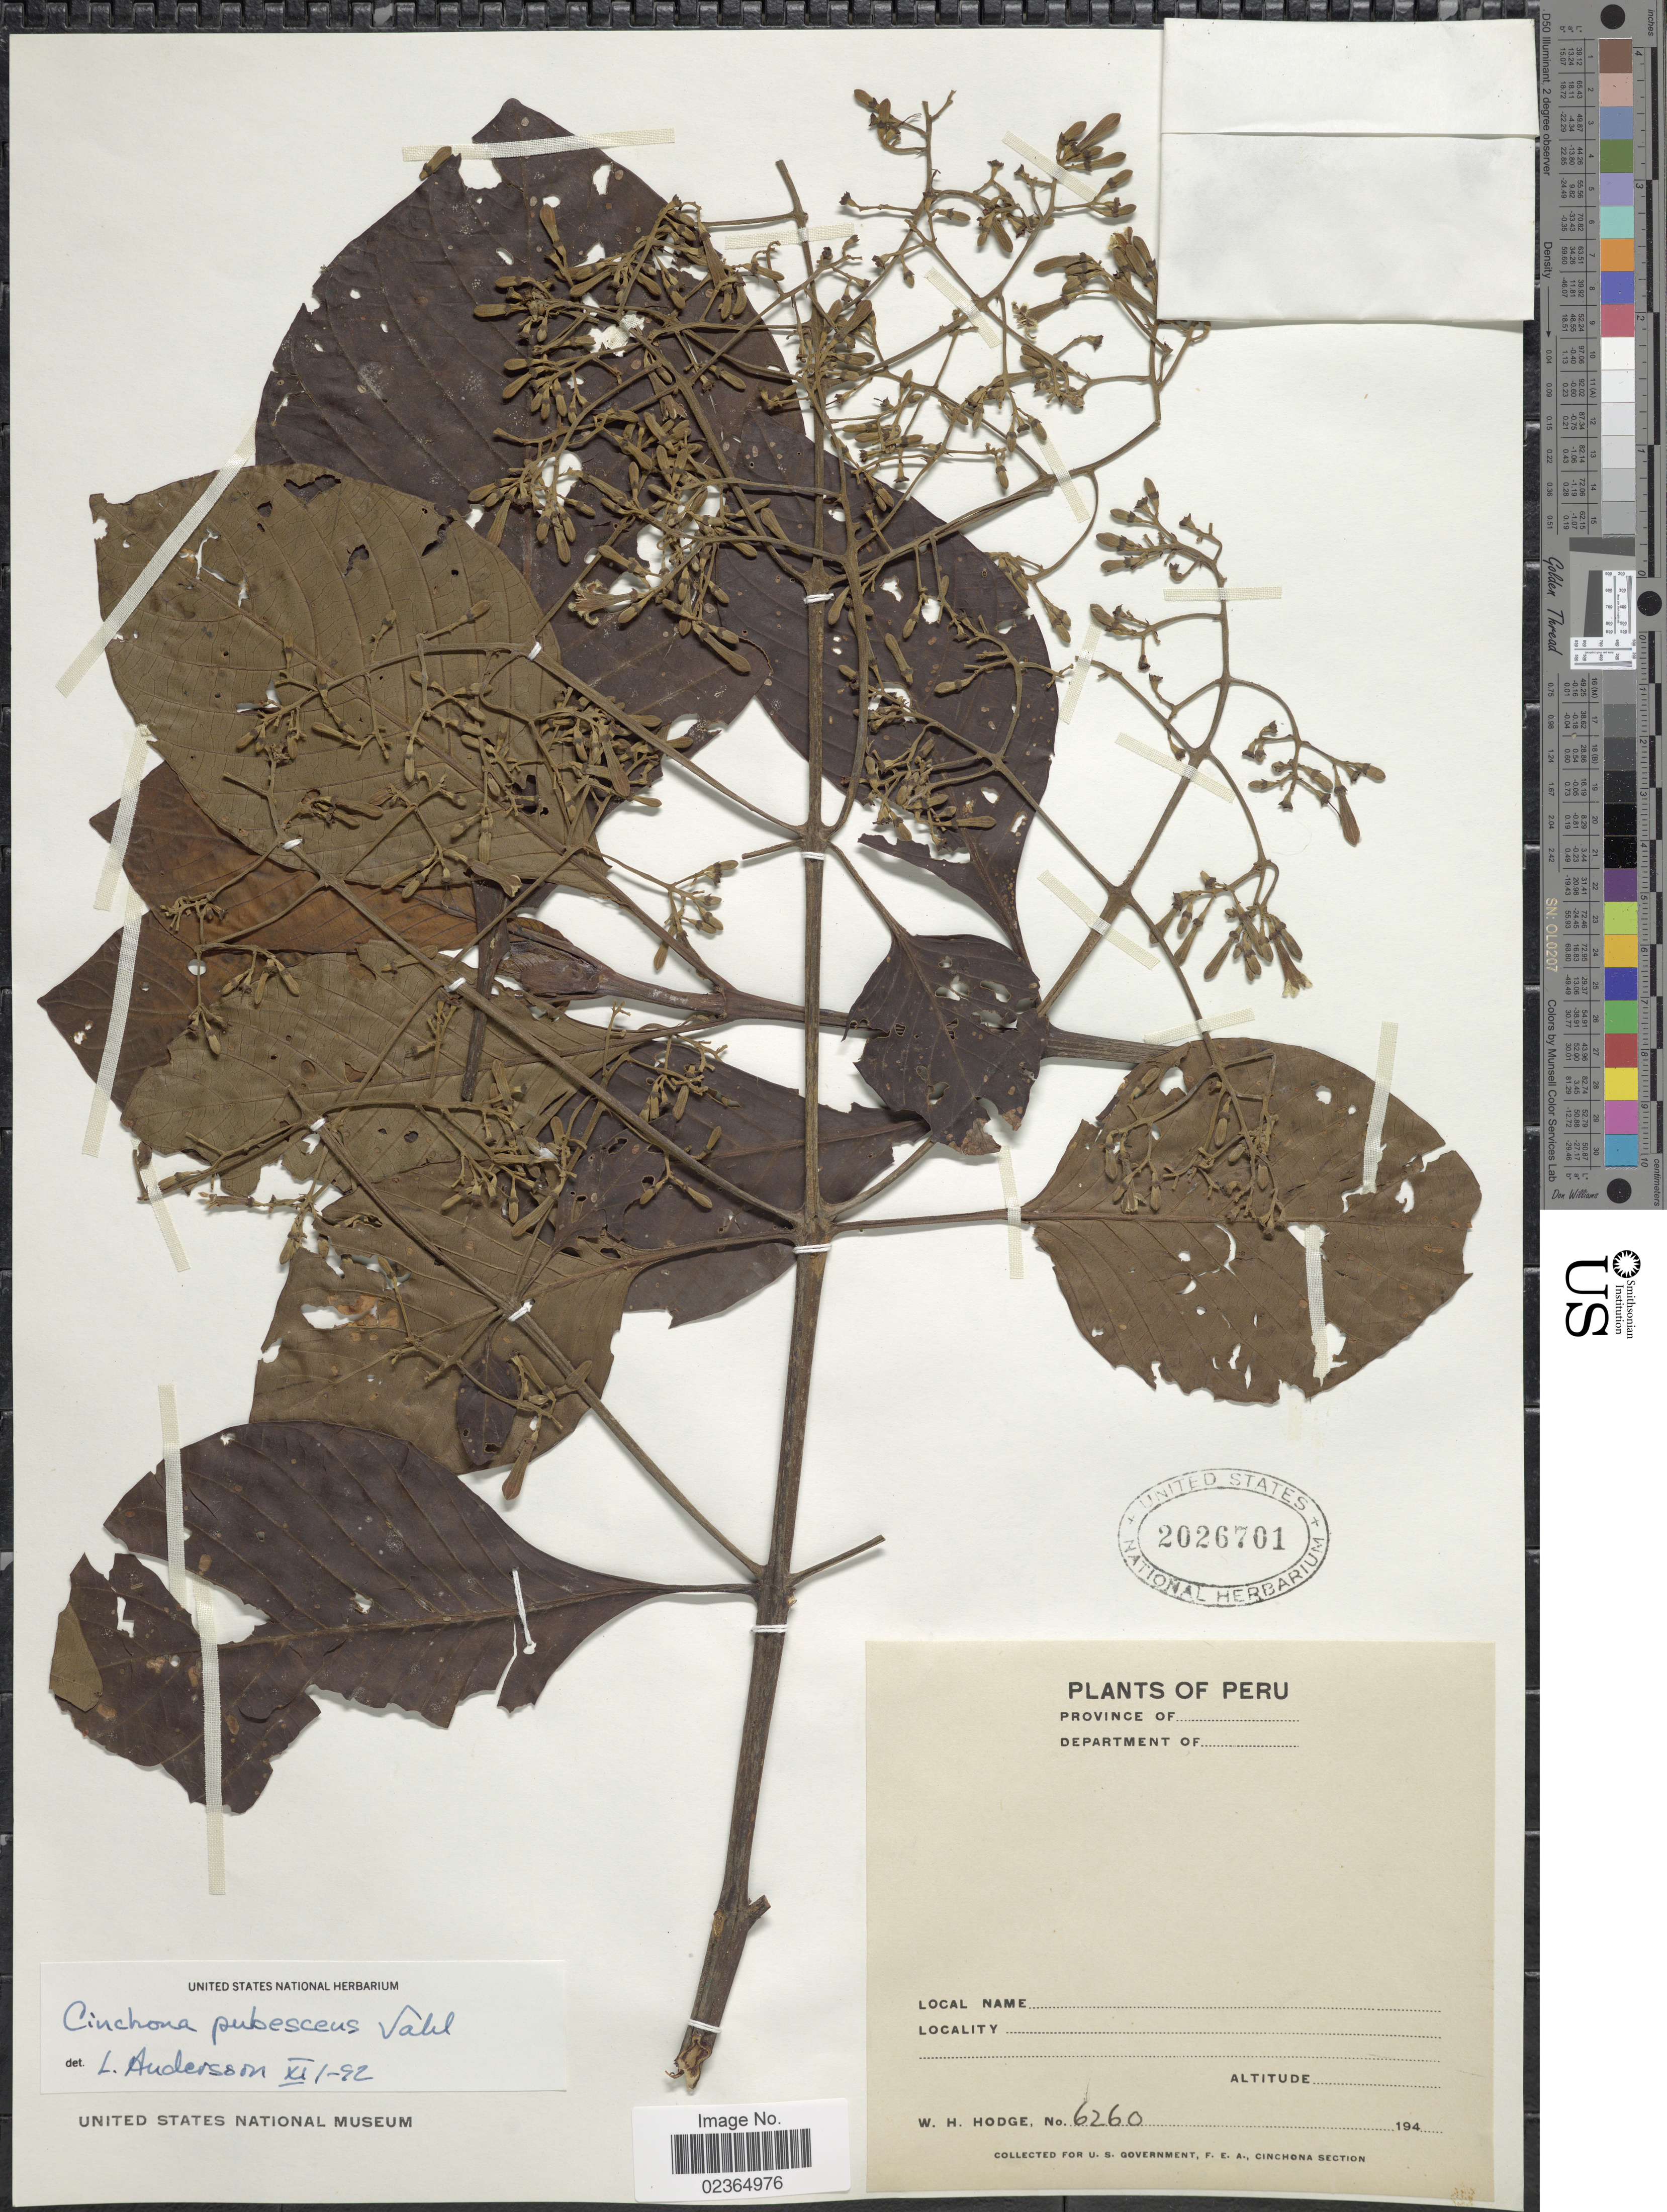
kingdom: Plantae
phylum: Tracheophyta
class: Magnoliopsida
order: Gentianales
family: Rubiaceae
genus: Cinchona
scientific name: Cinchona pubescens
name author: Vahl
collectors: W. Hodge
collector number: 6260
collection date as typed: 194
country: Peru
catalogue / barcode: US 2026701